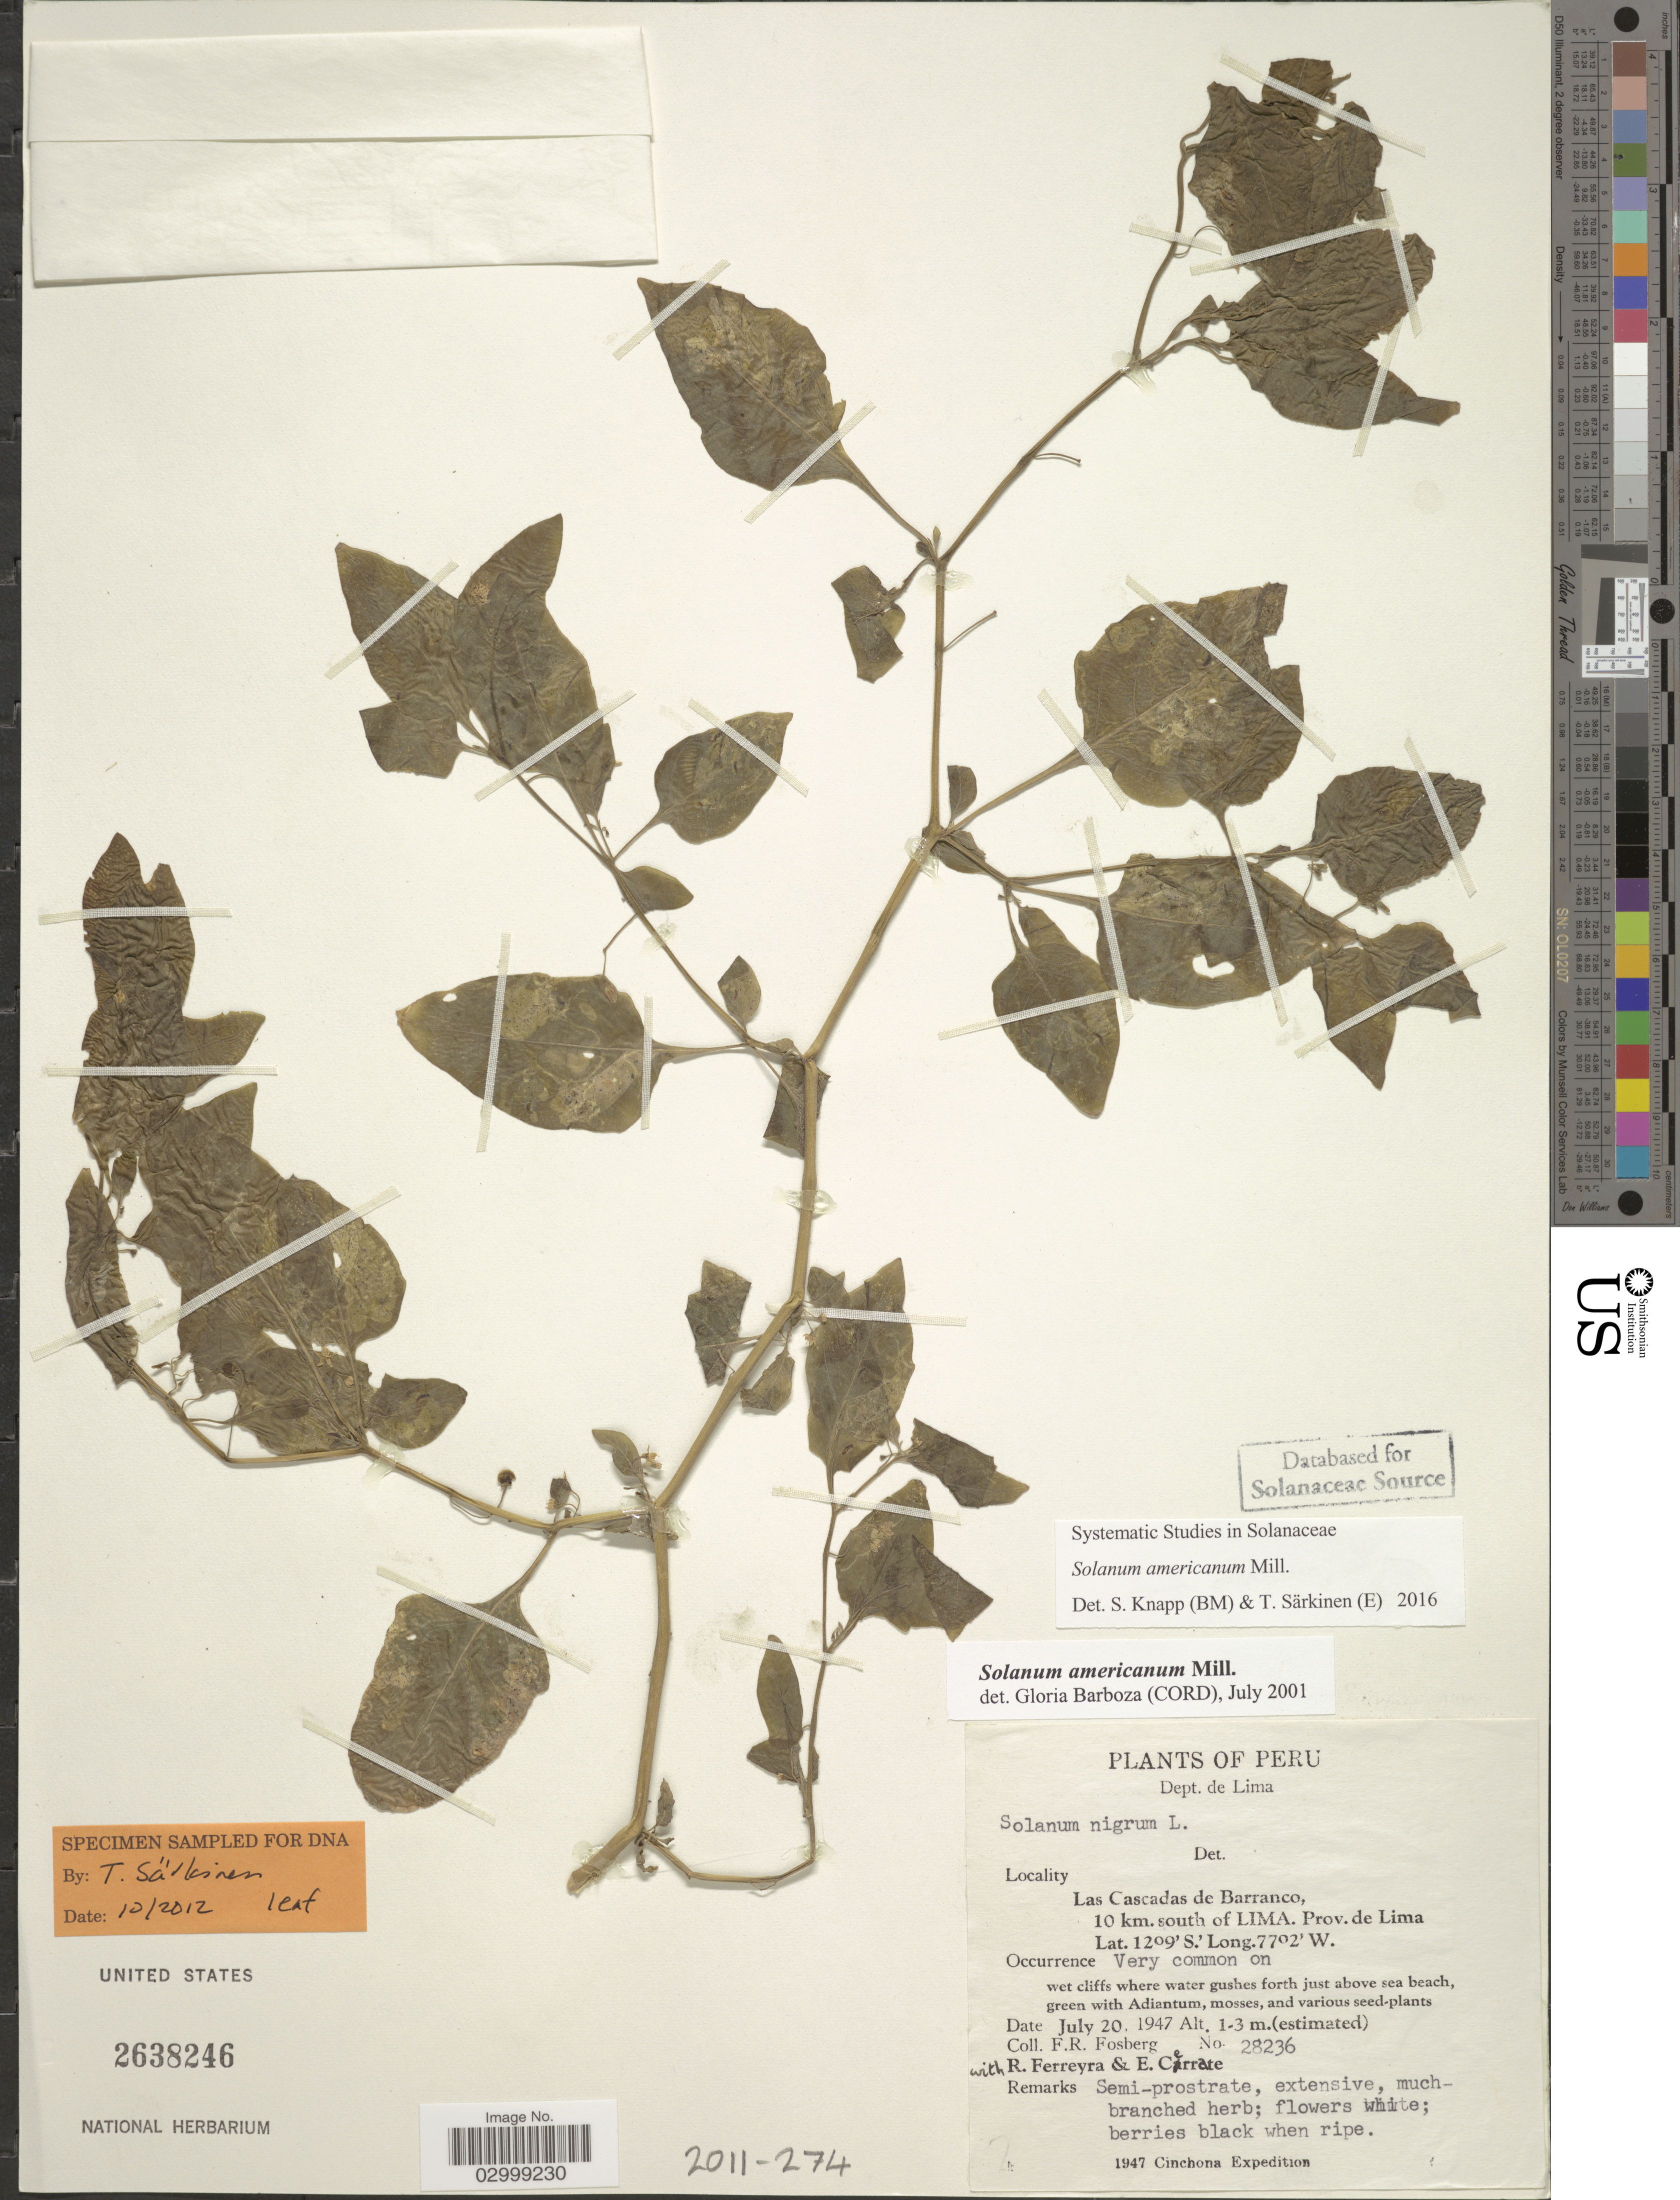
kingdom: Plantae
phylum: Tracheophyta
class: Magnoliopsida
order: Solanales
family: Solanaceae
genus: Solanum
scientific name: Solanum americanum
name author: Mill.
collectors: F. R. Fosberg, R. A. Ferreyra & E. Cerrate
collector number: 28236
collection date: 1947-07-20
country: Peru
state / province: Lima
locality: Dept. de Lima, Las Cascadas de Barranco, 10 km. south of Lima, Prov. de Lima.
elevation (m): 1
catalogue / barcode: US 2638246